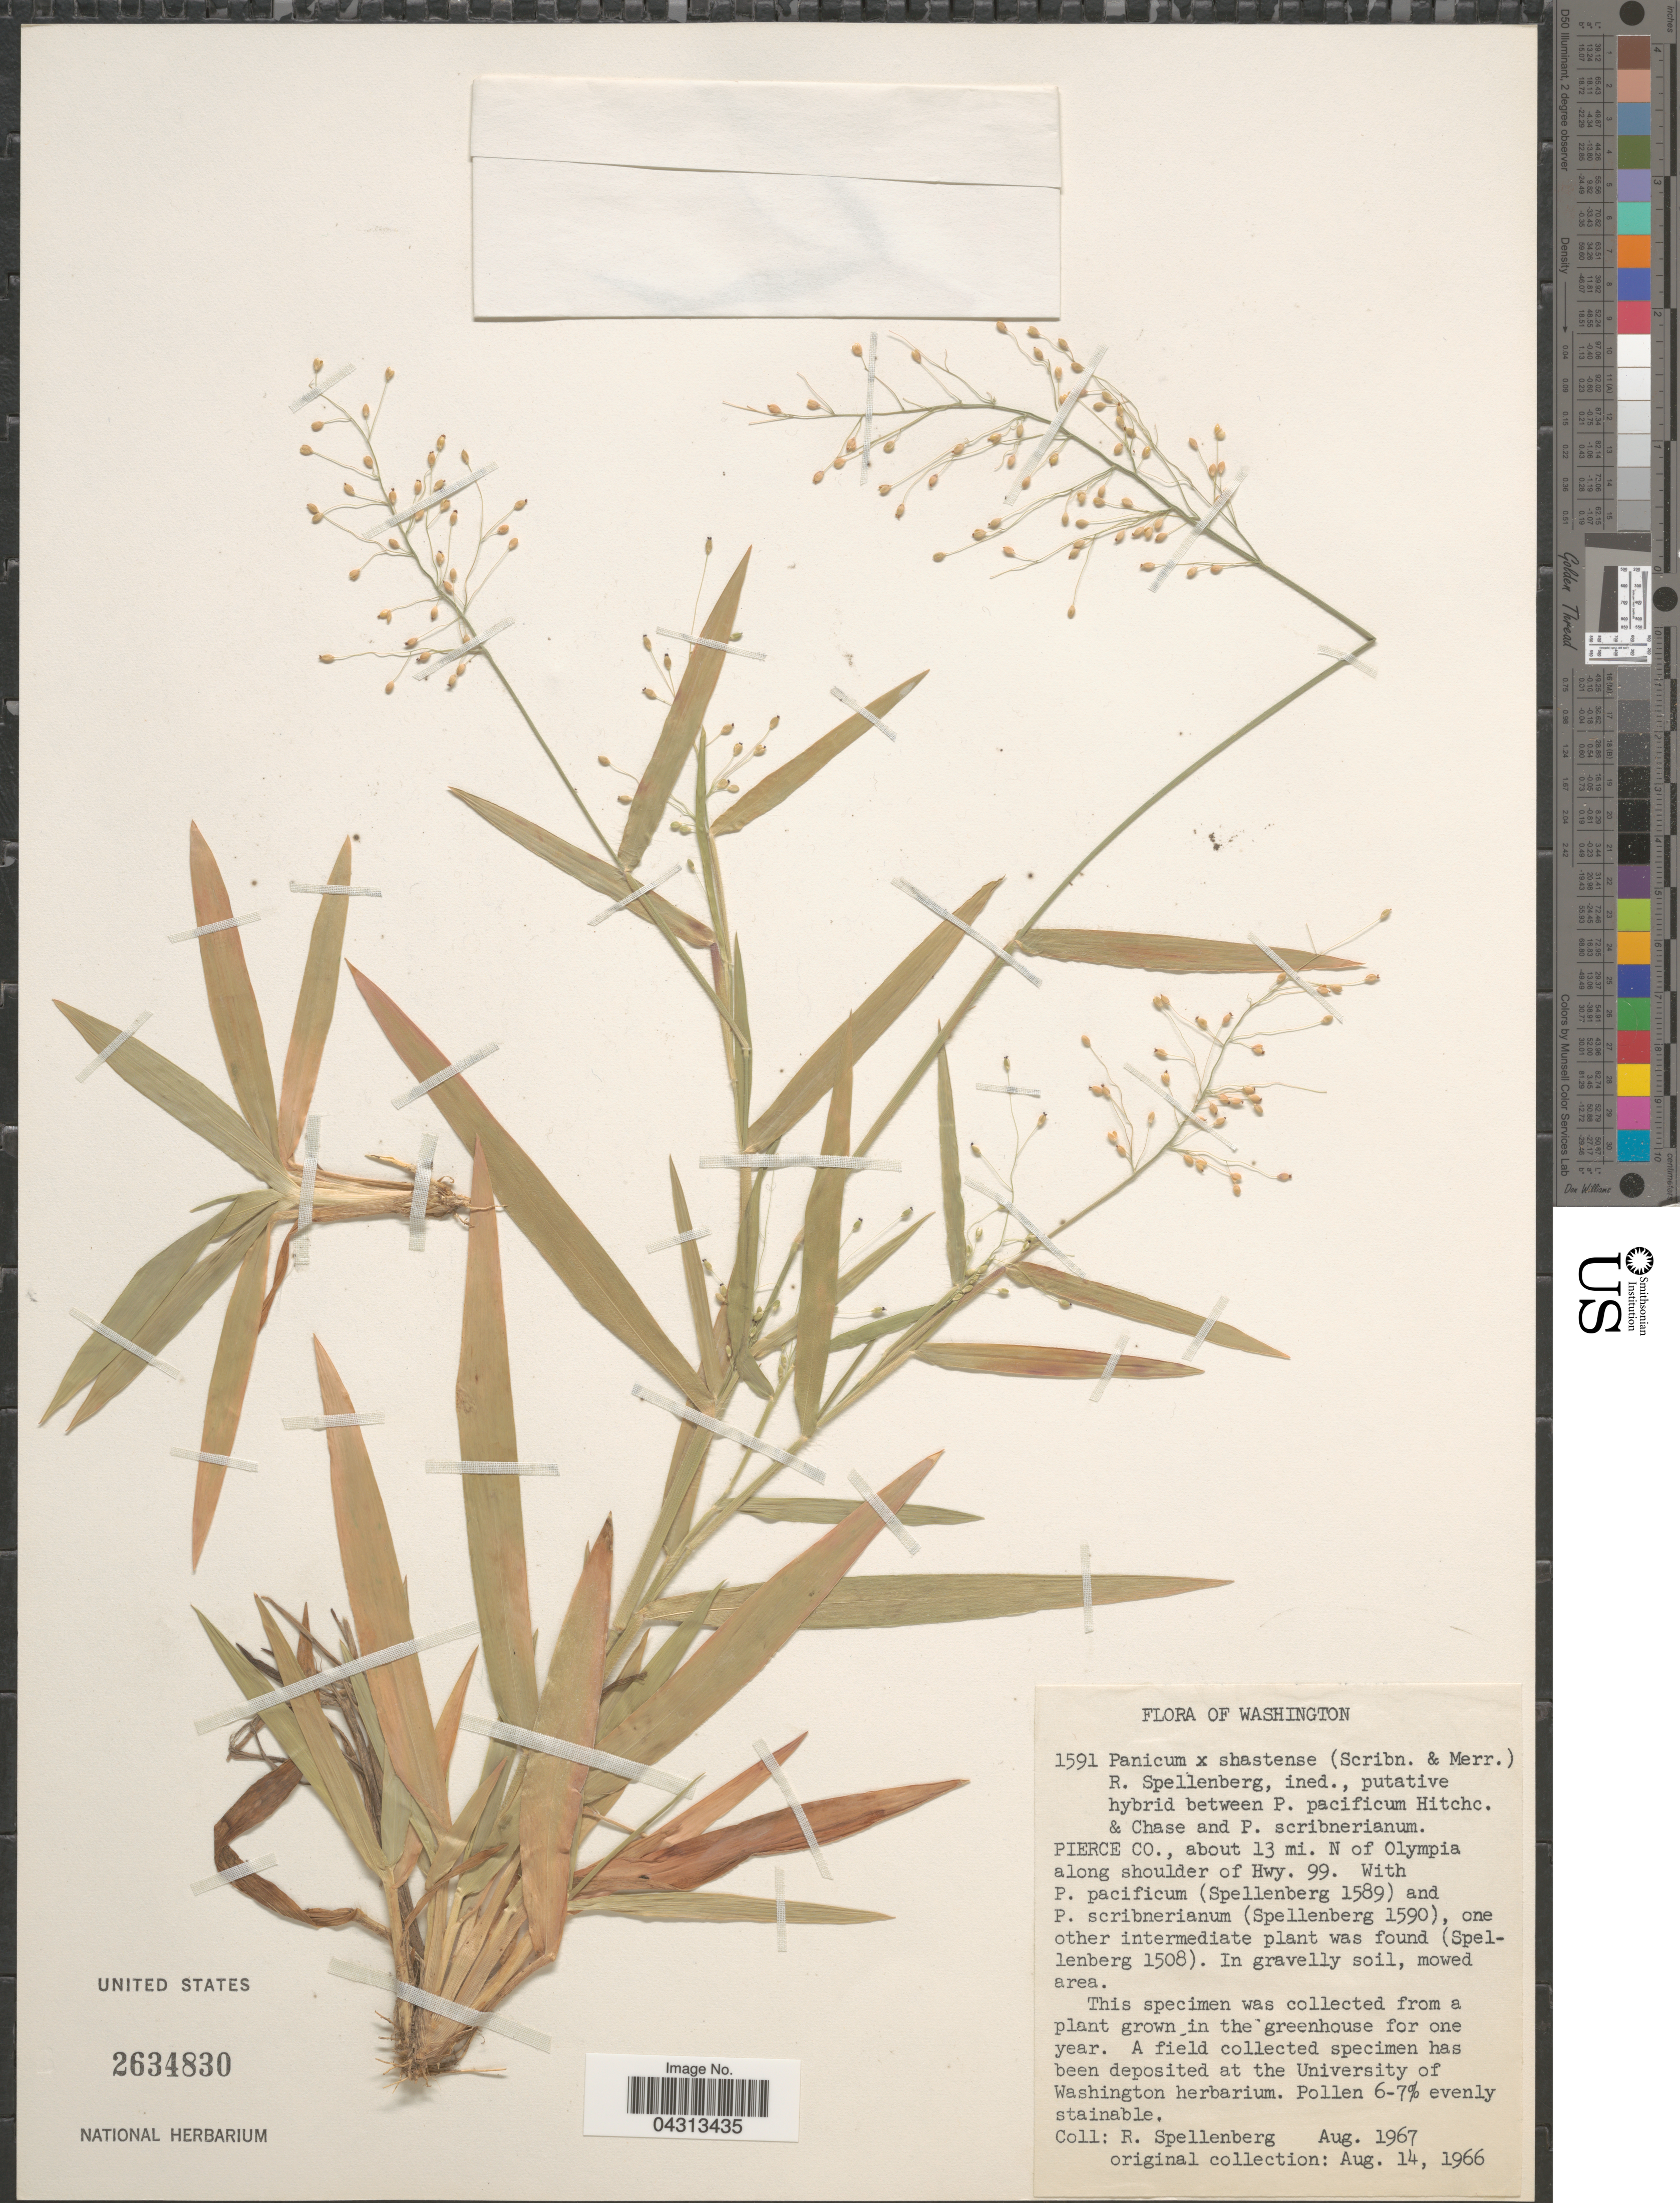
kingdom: Plantae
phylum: Tracheophyta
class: Liliopsida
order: Poales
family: Poaceae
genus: Panicum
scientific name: Panicum acuminatum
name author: Sw.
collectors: R. Spellenberg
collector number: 1591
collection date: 1967-08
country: United States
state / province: Washington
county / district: Pierce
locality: Pierce Co., about 13 mi. N of Olympia along shoulder of Hwy. 99.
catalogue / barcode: US 2634830